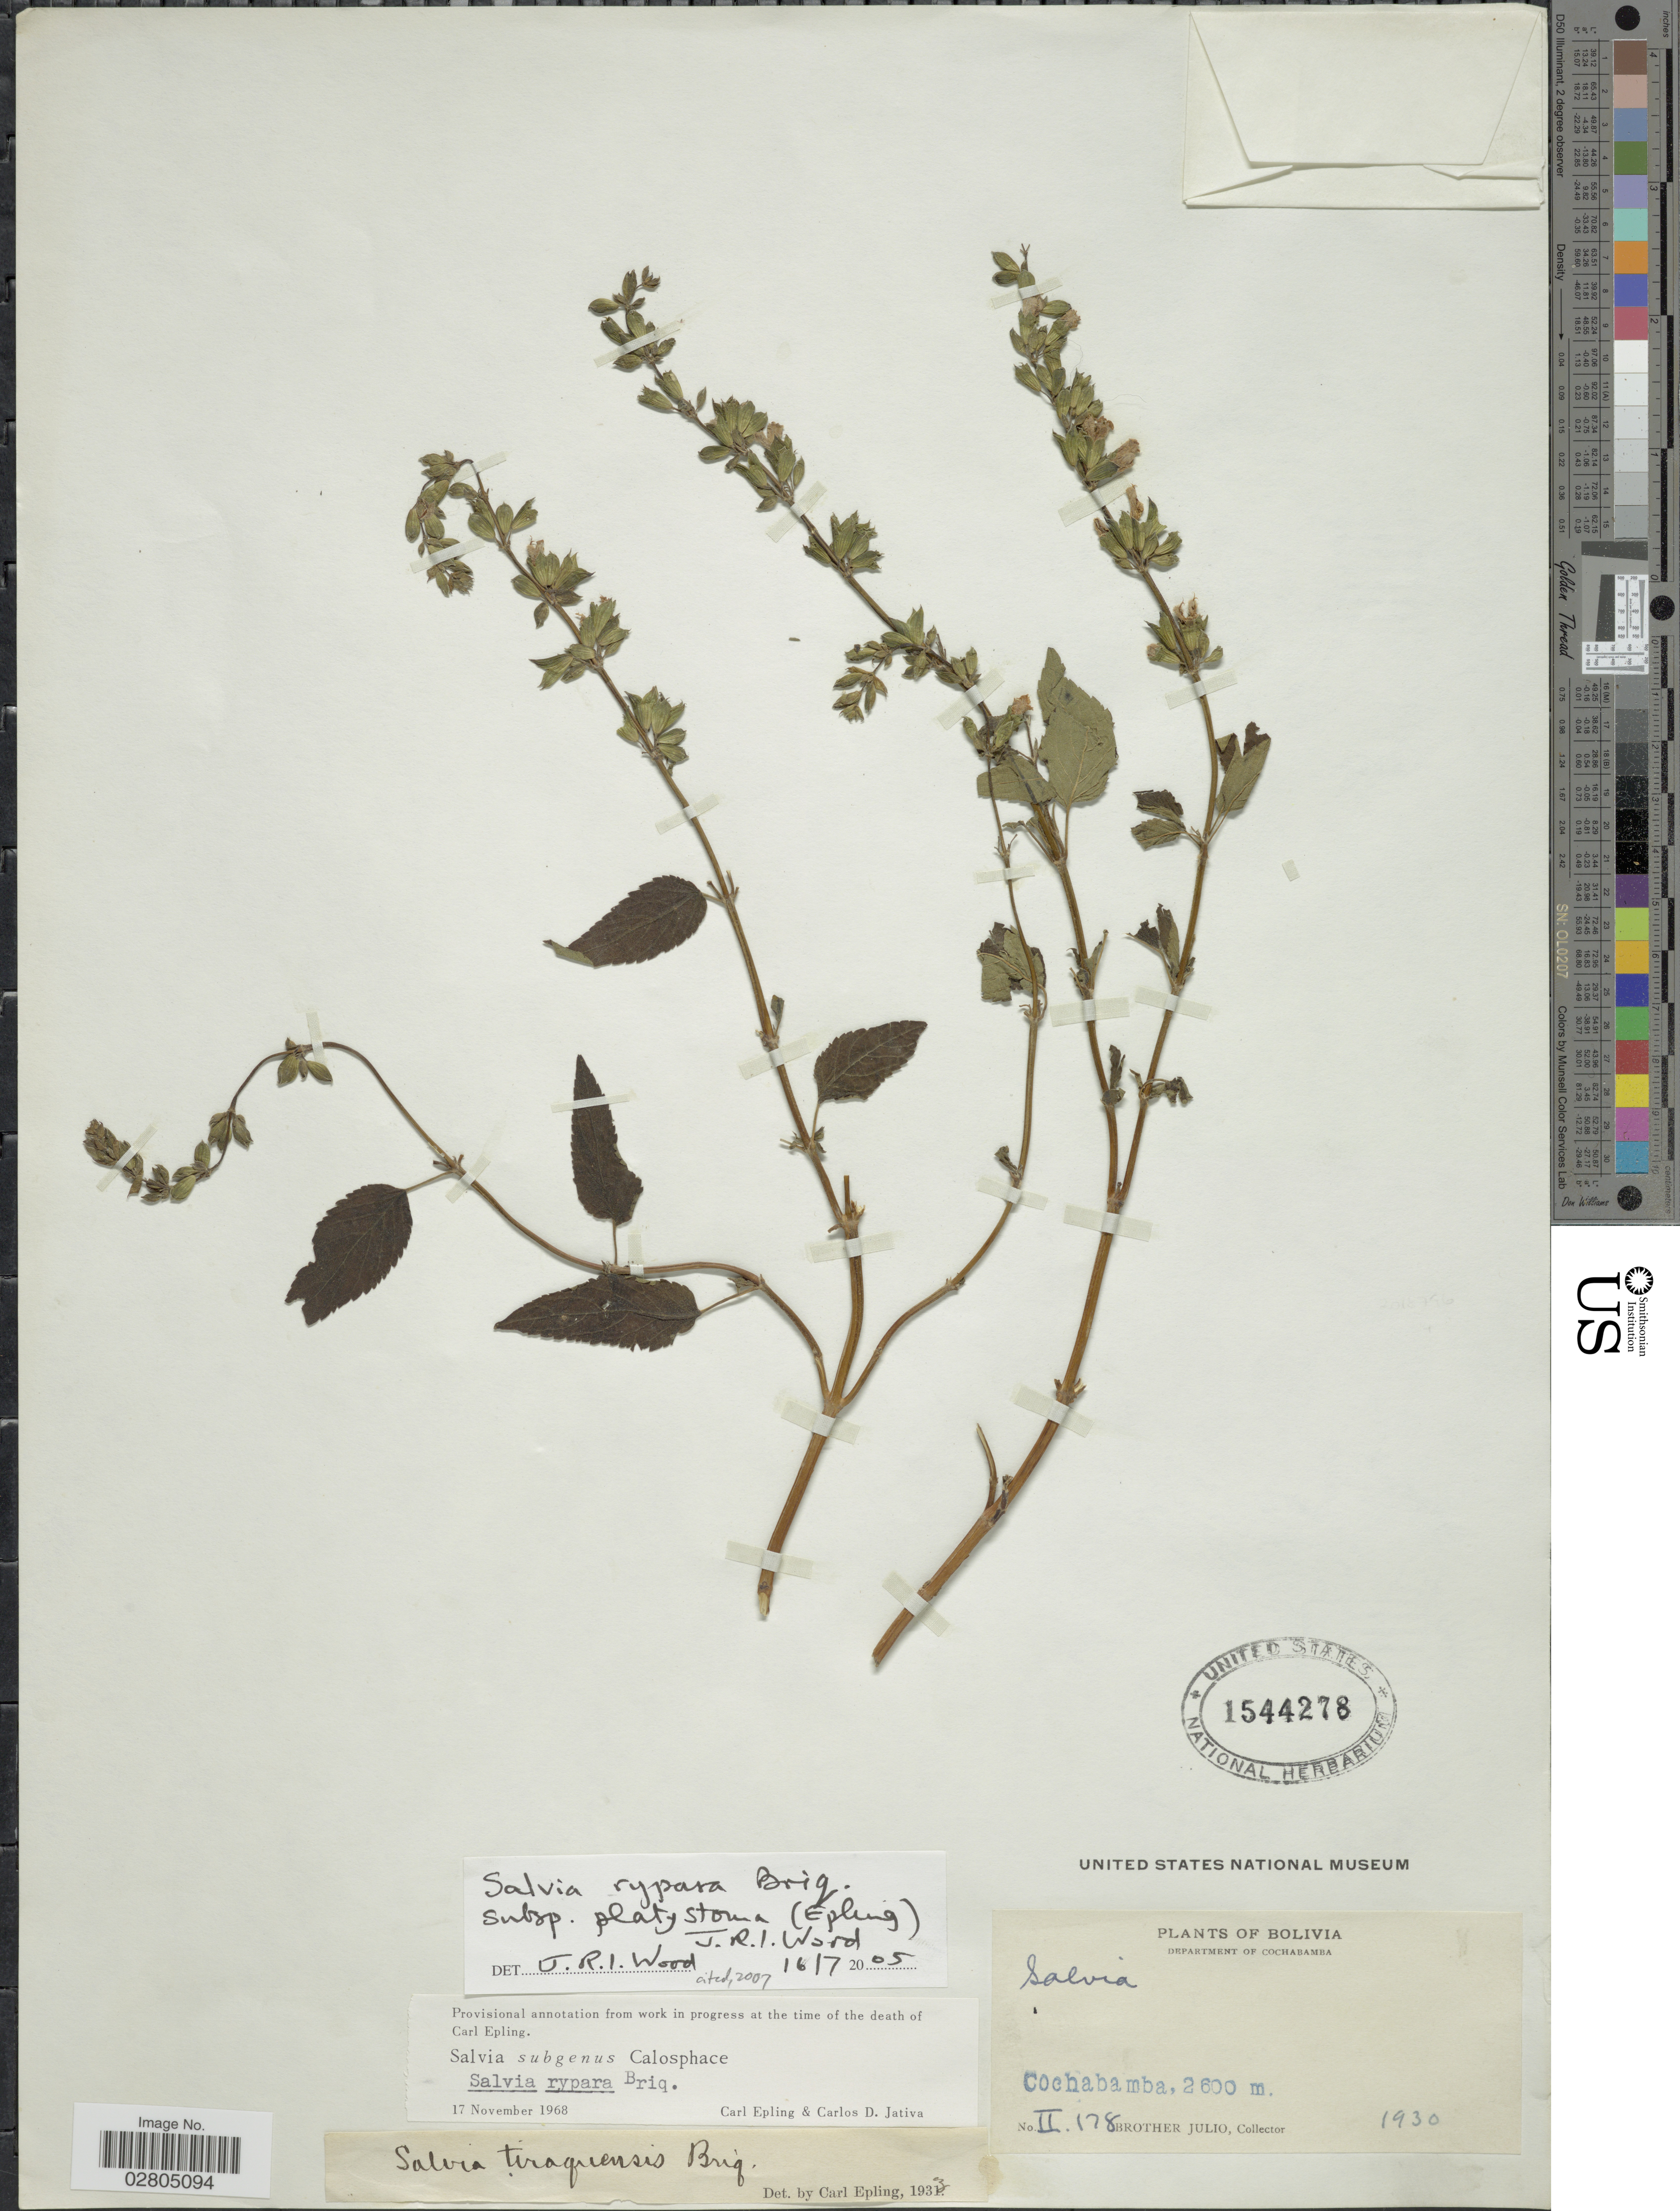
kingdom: Plantae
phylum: Tracheophyta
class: Magnoliopsida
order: Lamiales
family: Lamiaceae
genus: Salvia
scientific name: Salvia rypara subsp. platystoma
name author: (Epling) J.R.I. Wood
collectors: Bro. Julio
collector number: II.178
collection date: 1930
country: Bolivia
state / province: Cochabamba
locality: Department of Cochabamba.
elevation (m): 2600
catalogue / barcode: US 1544278